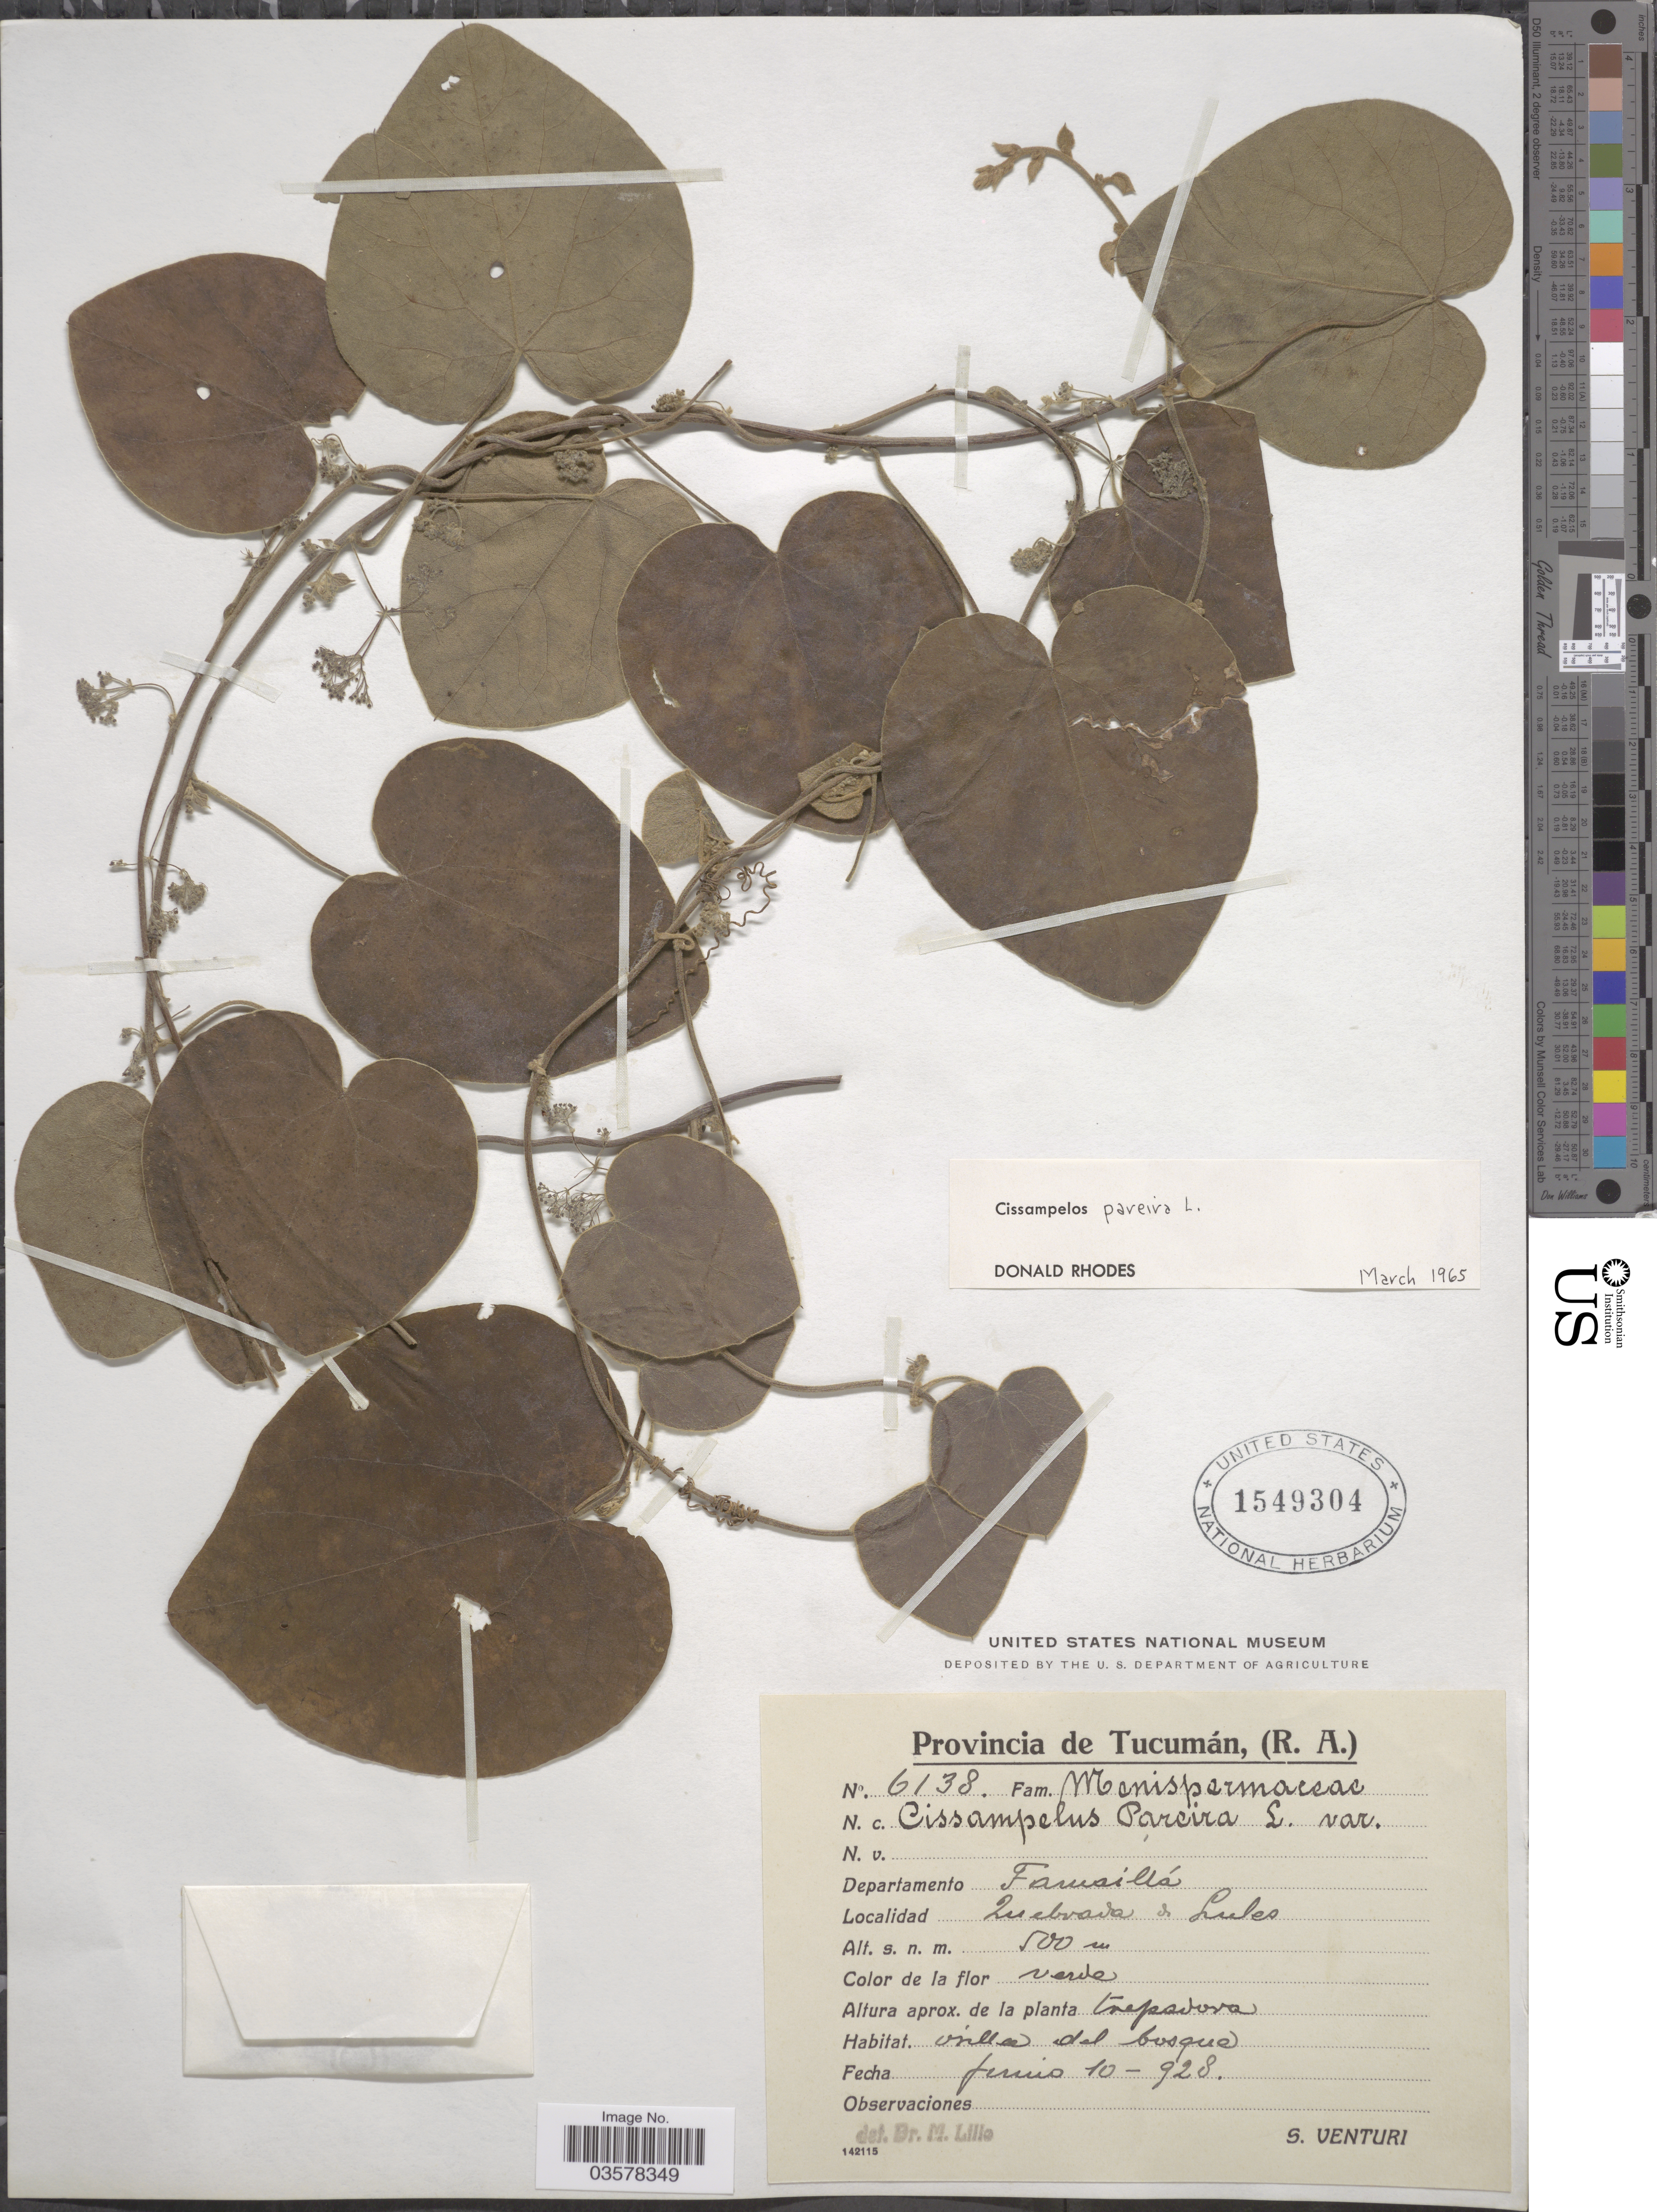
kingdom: Plantae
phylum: Tracheophyta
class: Magnoliopsida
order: Ranunculales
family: Menispermaceae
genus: Cissampelos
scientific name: Cissampelos pareira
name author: L.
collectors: S. Venturi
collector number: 6138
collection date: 1928-06-10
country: Argentina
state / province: Tucuman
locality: Departamento Famaillá, Quebrada de Lules.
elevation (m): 500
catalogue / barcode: US 1549304